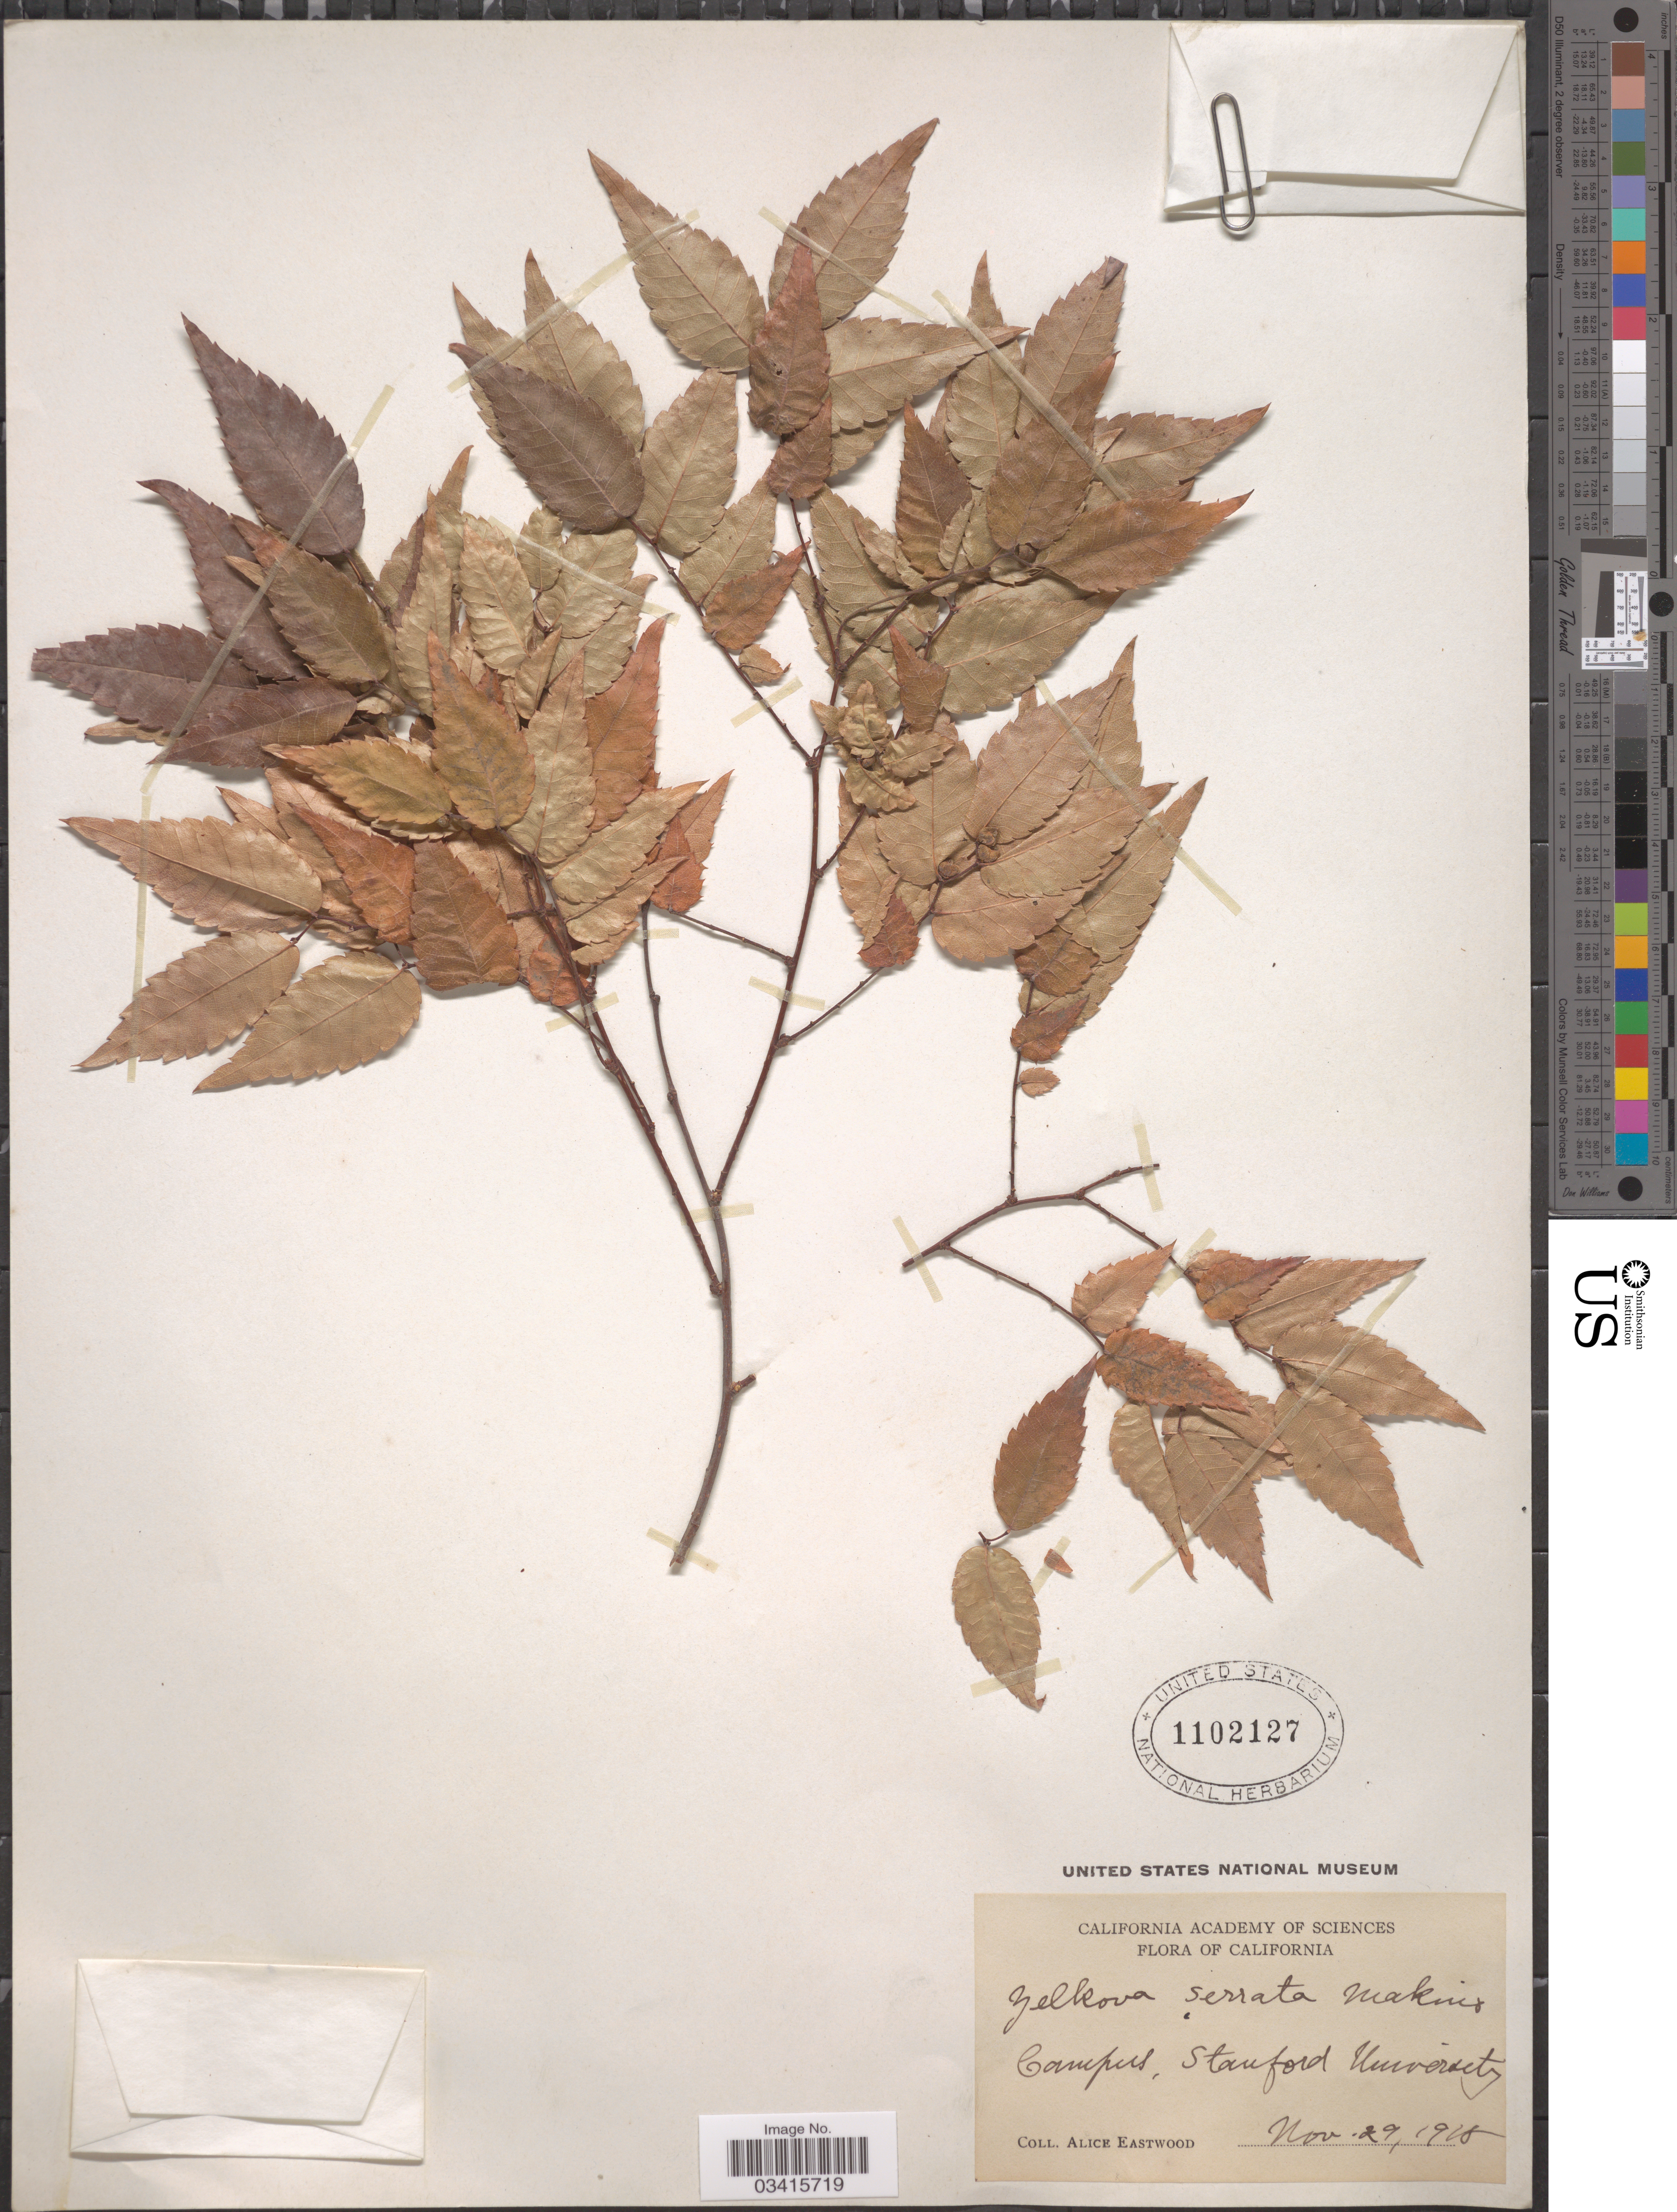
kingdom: Plantae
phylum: Tracheophyta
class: Magnoliopsida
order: Rosales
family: Ulmaceae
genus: Zelkova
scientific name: Zelkova serrata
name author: (Thunb.) Makino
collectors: A. Eastwood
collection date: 1928-11-29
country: United States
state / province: California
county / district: Santa Clara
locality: Campus, Stanford University.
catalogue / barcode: US 1102127